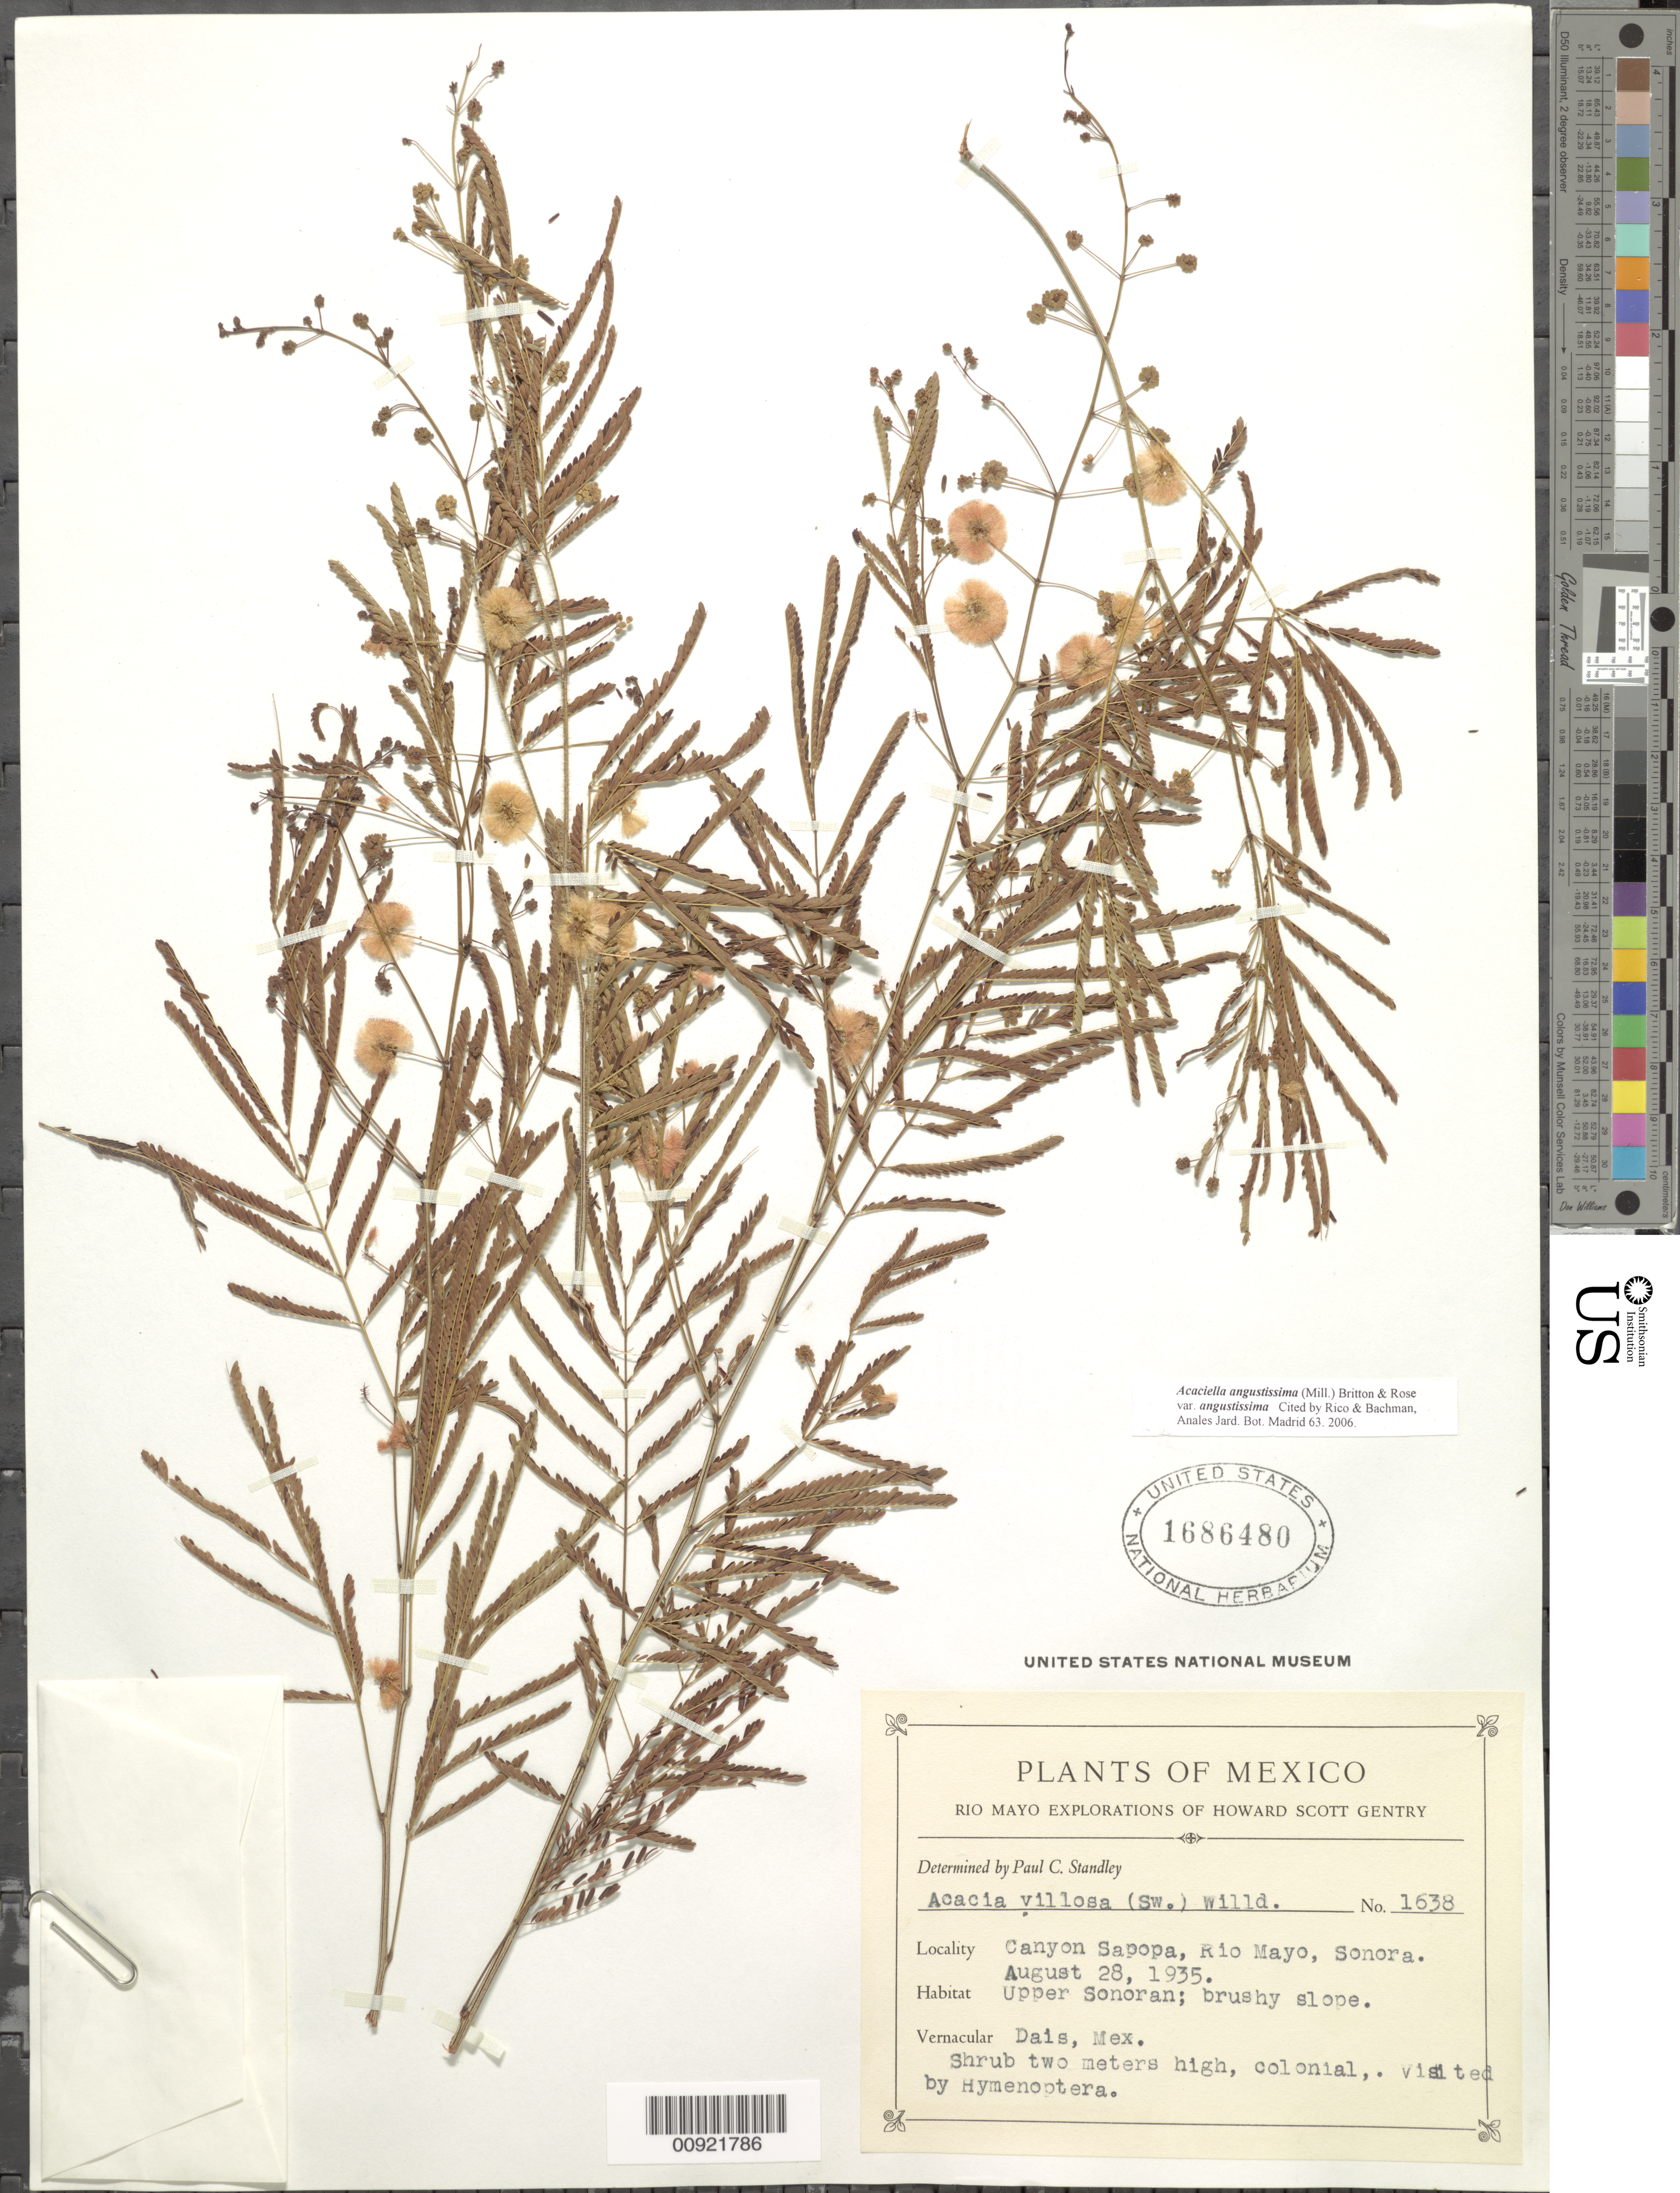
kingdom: Plantae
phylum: Tracheophyta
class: Magnoliopsida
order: Fabales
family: Fabaceae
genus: Acaciella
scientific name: Acaciella angustissima var. angustissima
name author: (Mill.) Britton & Rose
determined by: Rico, L.; Bachman, --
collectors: H. S. Gentry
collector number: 1638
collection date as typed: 28 Aug 1935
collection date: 1935-08-28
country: Mexico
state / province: Sonora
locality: Canyon Sapopa, Río Mayo, Sonora.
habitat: Upper Sonoran; brushy slope.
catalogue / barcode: US 1686480